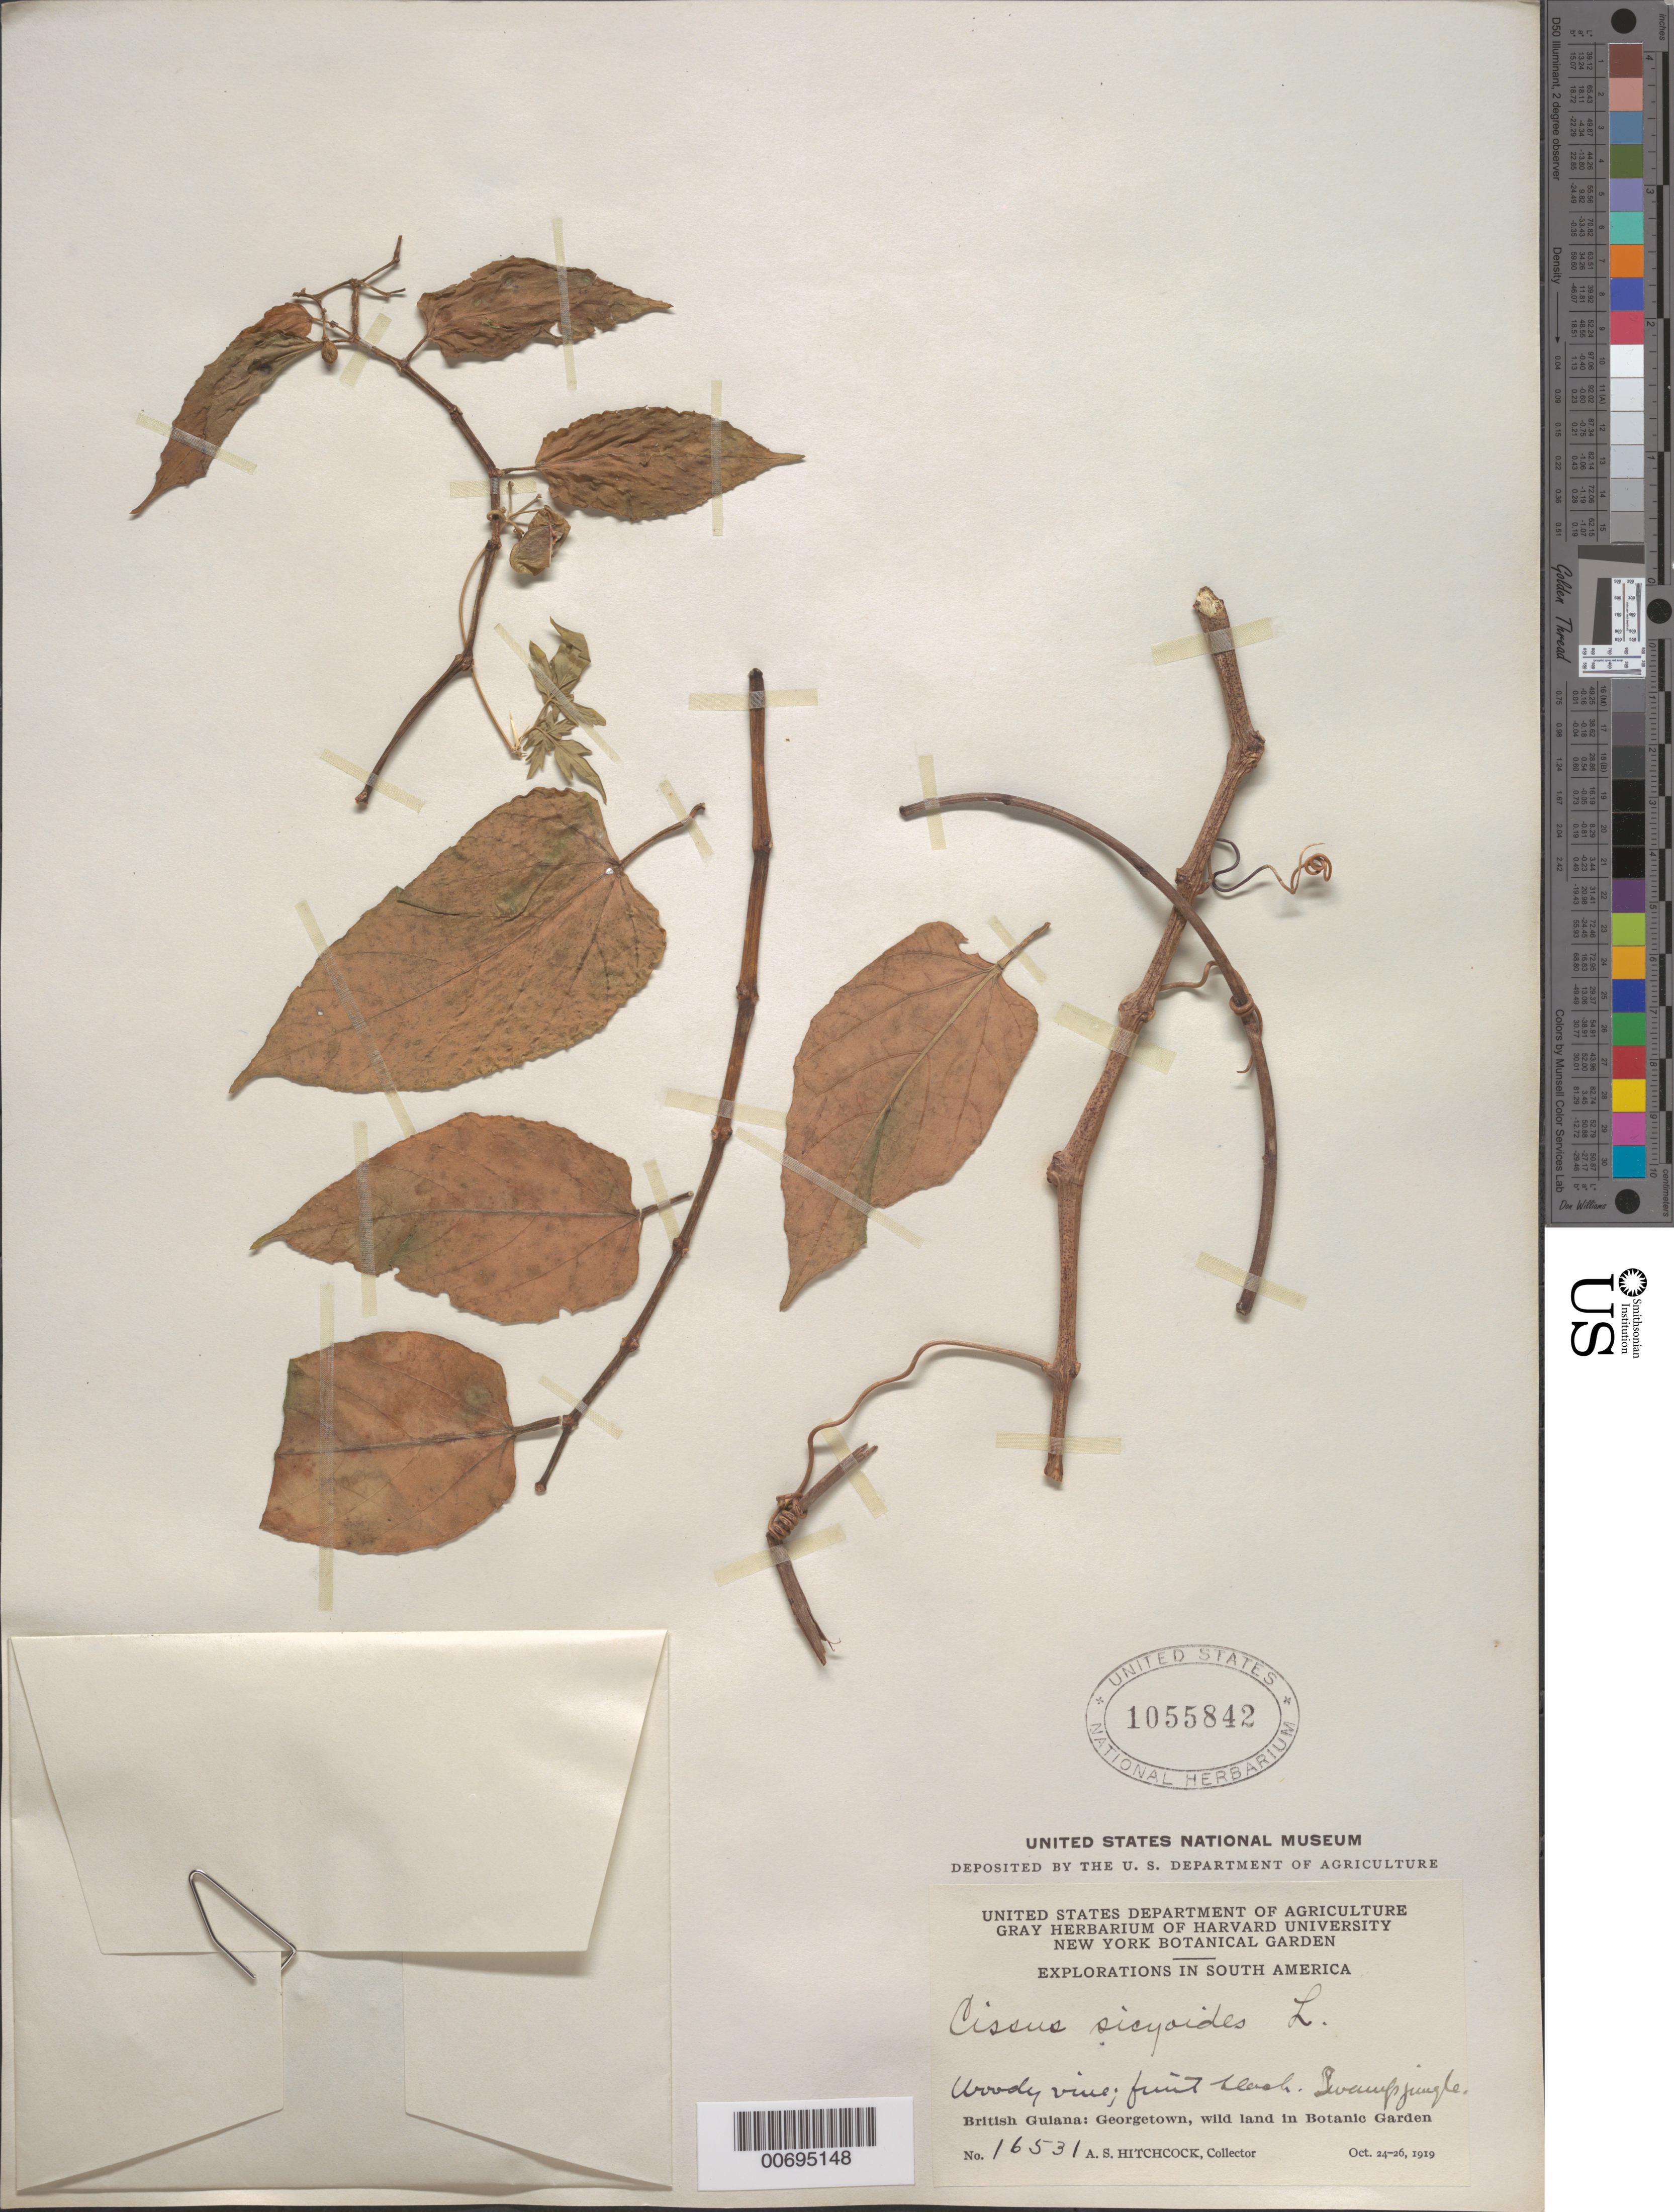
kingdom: Plantae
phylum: Tracheophyta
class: Magnoliopsida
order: Vitales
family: Vitaceae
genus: Cissus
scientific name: Cissus verticillata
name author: (L.) Nicolson & C.E. Jarvis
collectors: A. S. Hitchcock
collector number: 16531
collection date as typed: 24-Oct-19 to 26-Oct-19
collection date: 1919-10-24/1919-10-26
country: Guyana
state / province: Demerara-Mahaica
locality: Georgetown, wild land in Botanic Garden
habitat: Swamp jungle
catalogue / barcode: US 1055842